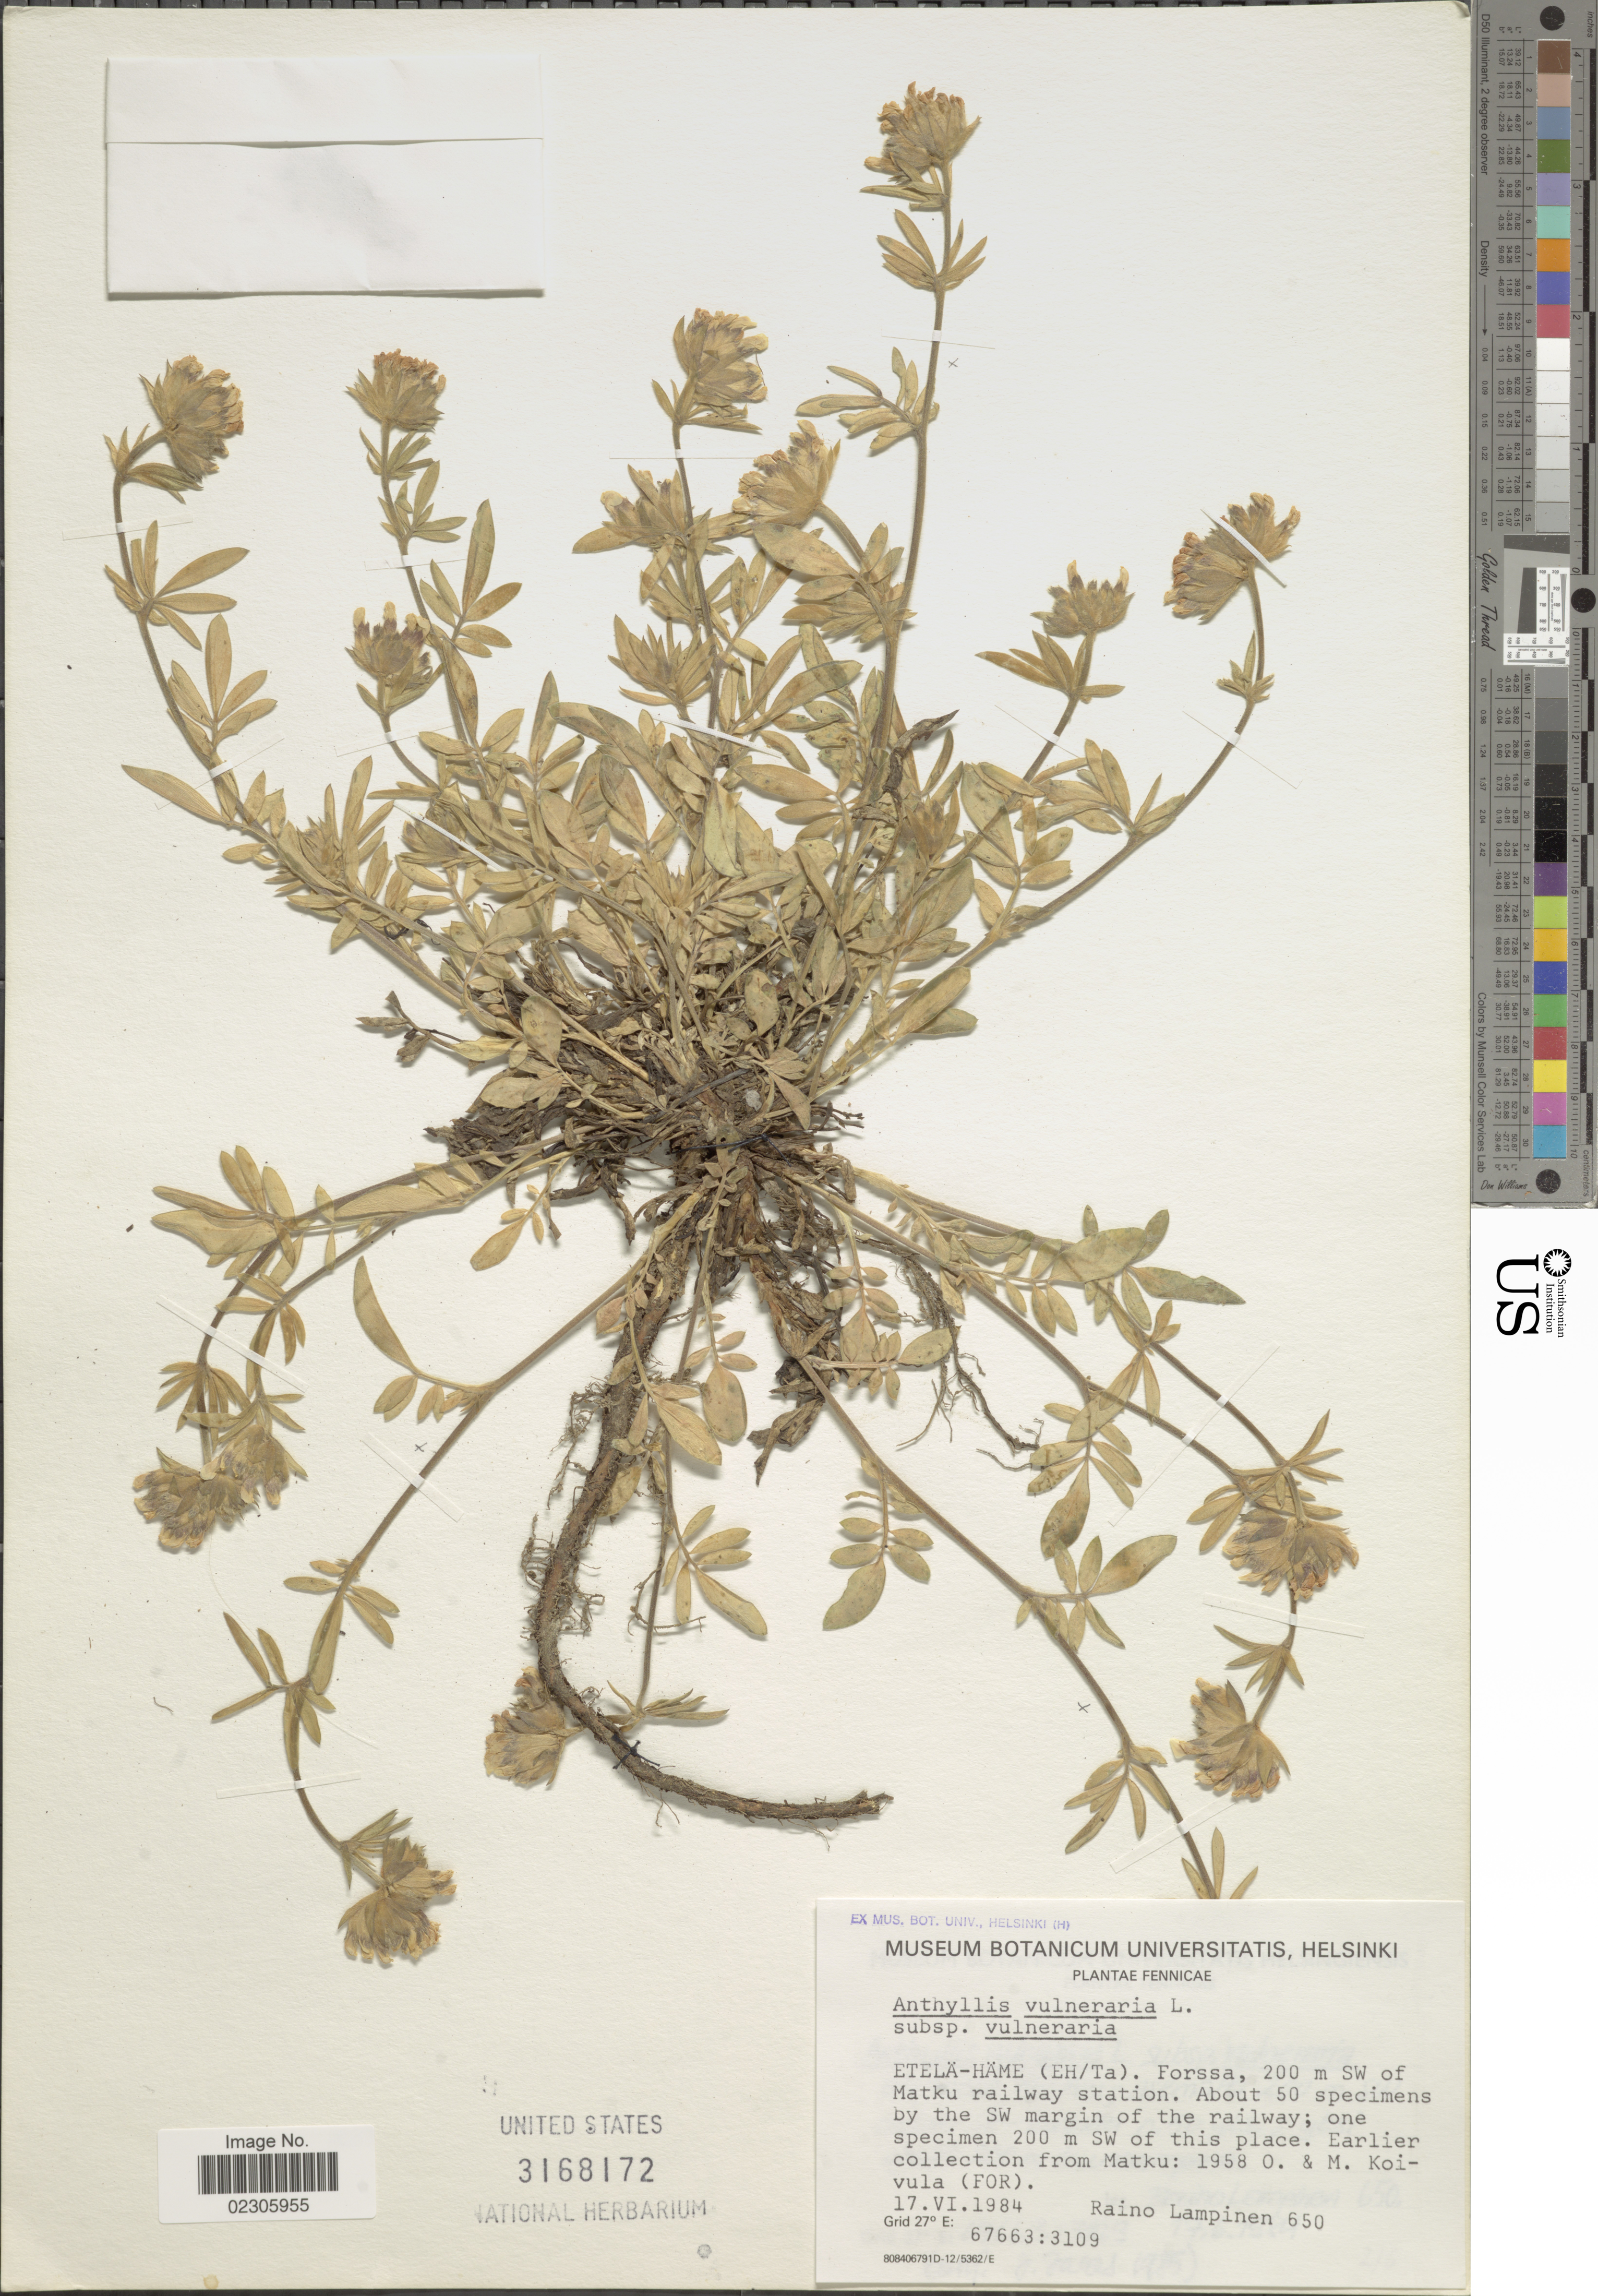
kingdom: Plantae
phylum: Tracheophyta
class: Magnoliopsida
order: Fabales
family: Fabaceae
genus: Anthyllis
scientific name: Anthyllis vulneraria subsp. vulneraria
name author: L.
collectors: R. Lampinen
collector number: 650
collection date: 1984-06-17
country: Finland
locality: Fennicae, Etela-Hame (Eh/Ta), Forssa, SW of Matku railway station, Sw margin of the railway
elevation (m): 200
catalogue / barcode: US 3168172